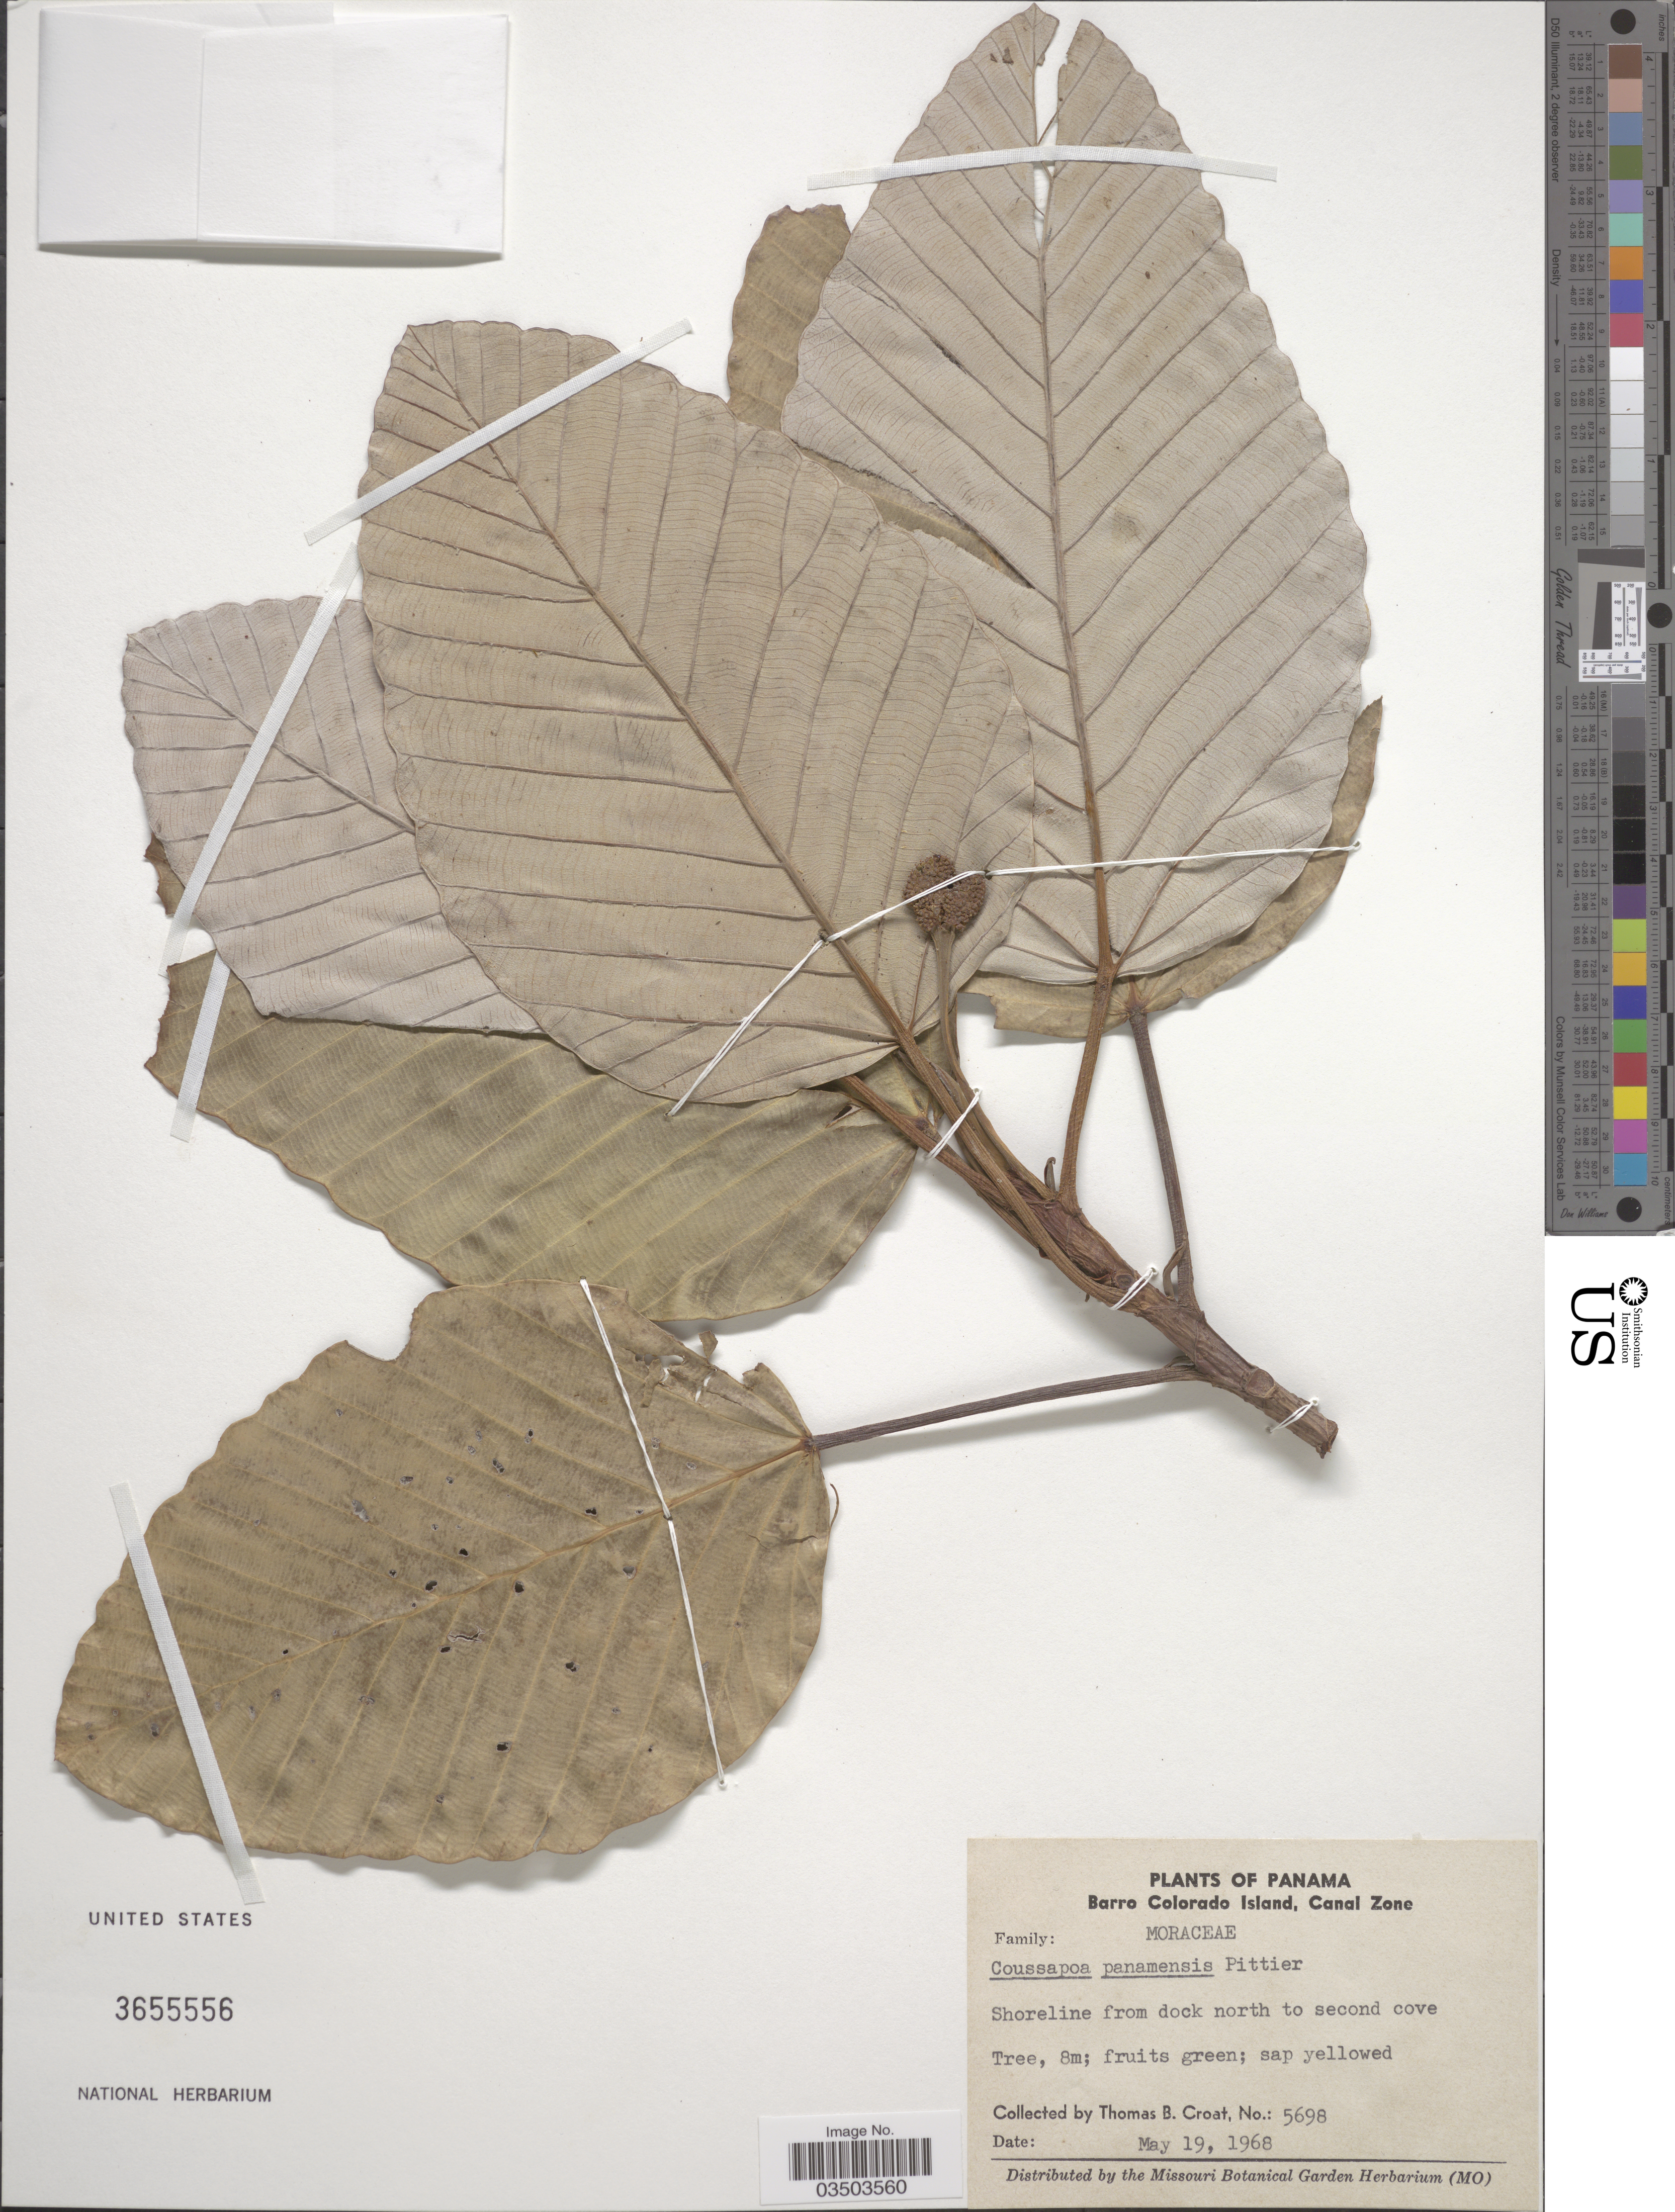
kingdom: Plantae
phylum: Tracheophyta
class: Magnoliopsida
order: Rosales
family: Urticaceae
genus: Coussapoa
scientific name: Coussapoa panamensis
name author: Pittier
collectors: T. B. Croat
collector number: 5698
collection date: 1968-05-19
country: Panama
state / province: Panamá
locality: Barro Colorado Island, Canal Zone. Shoreline from dock north to second cove.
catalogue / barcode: US 3655556